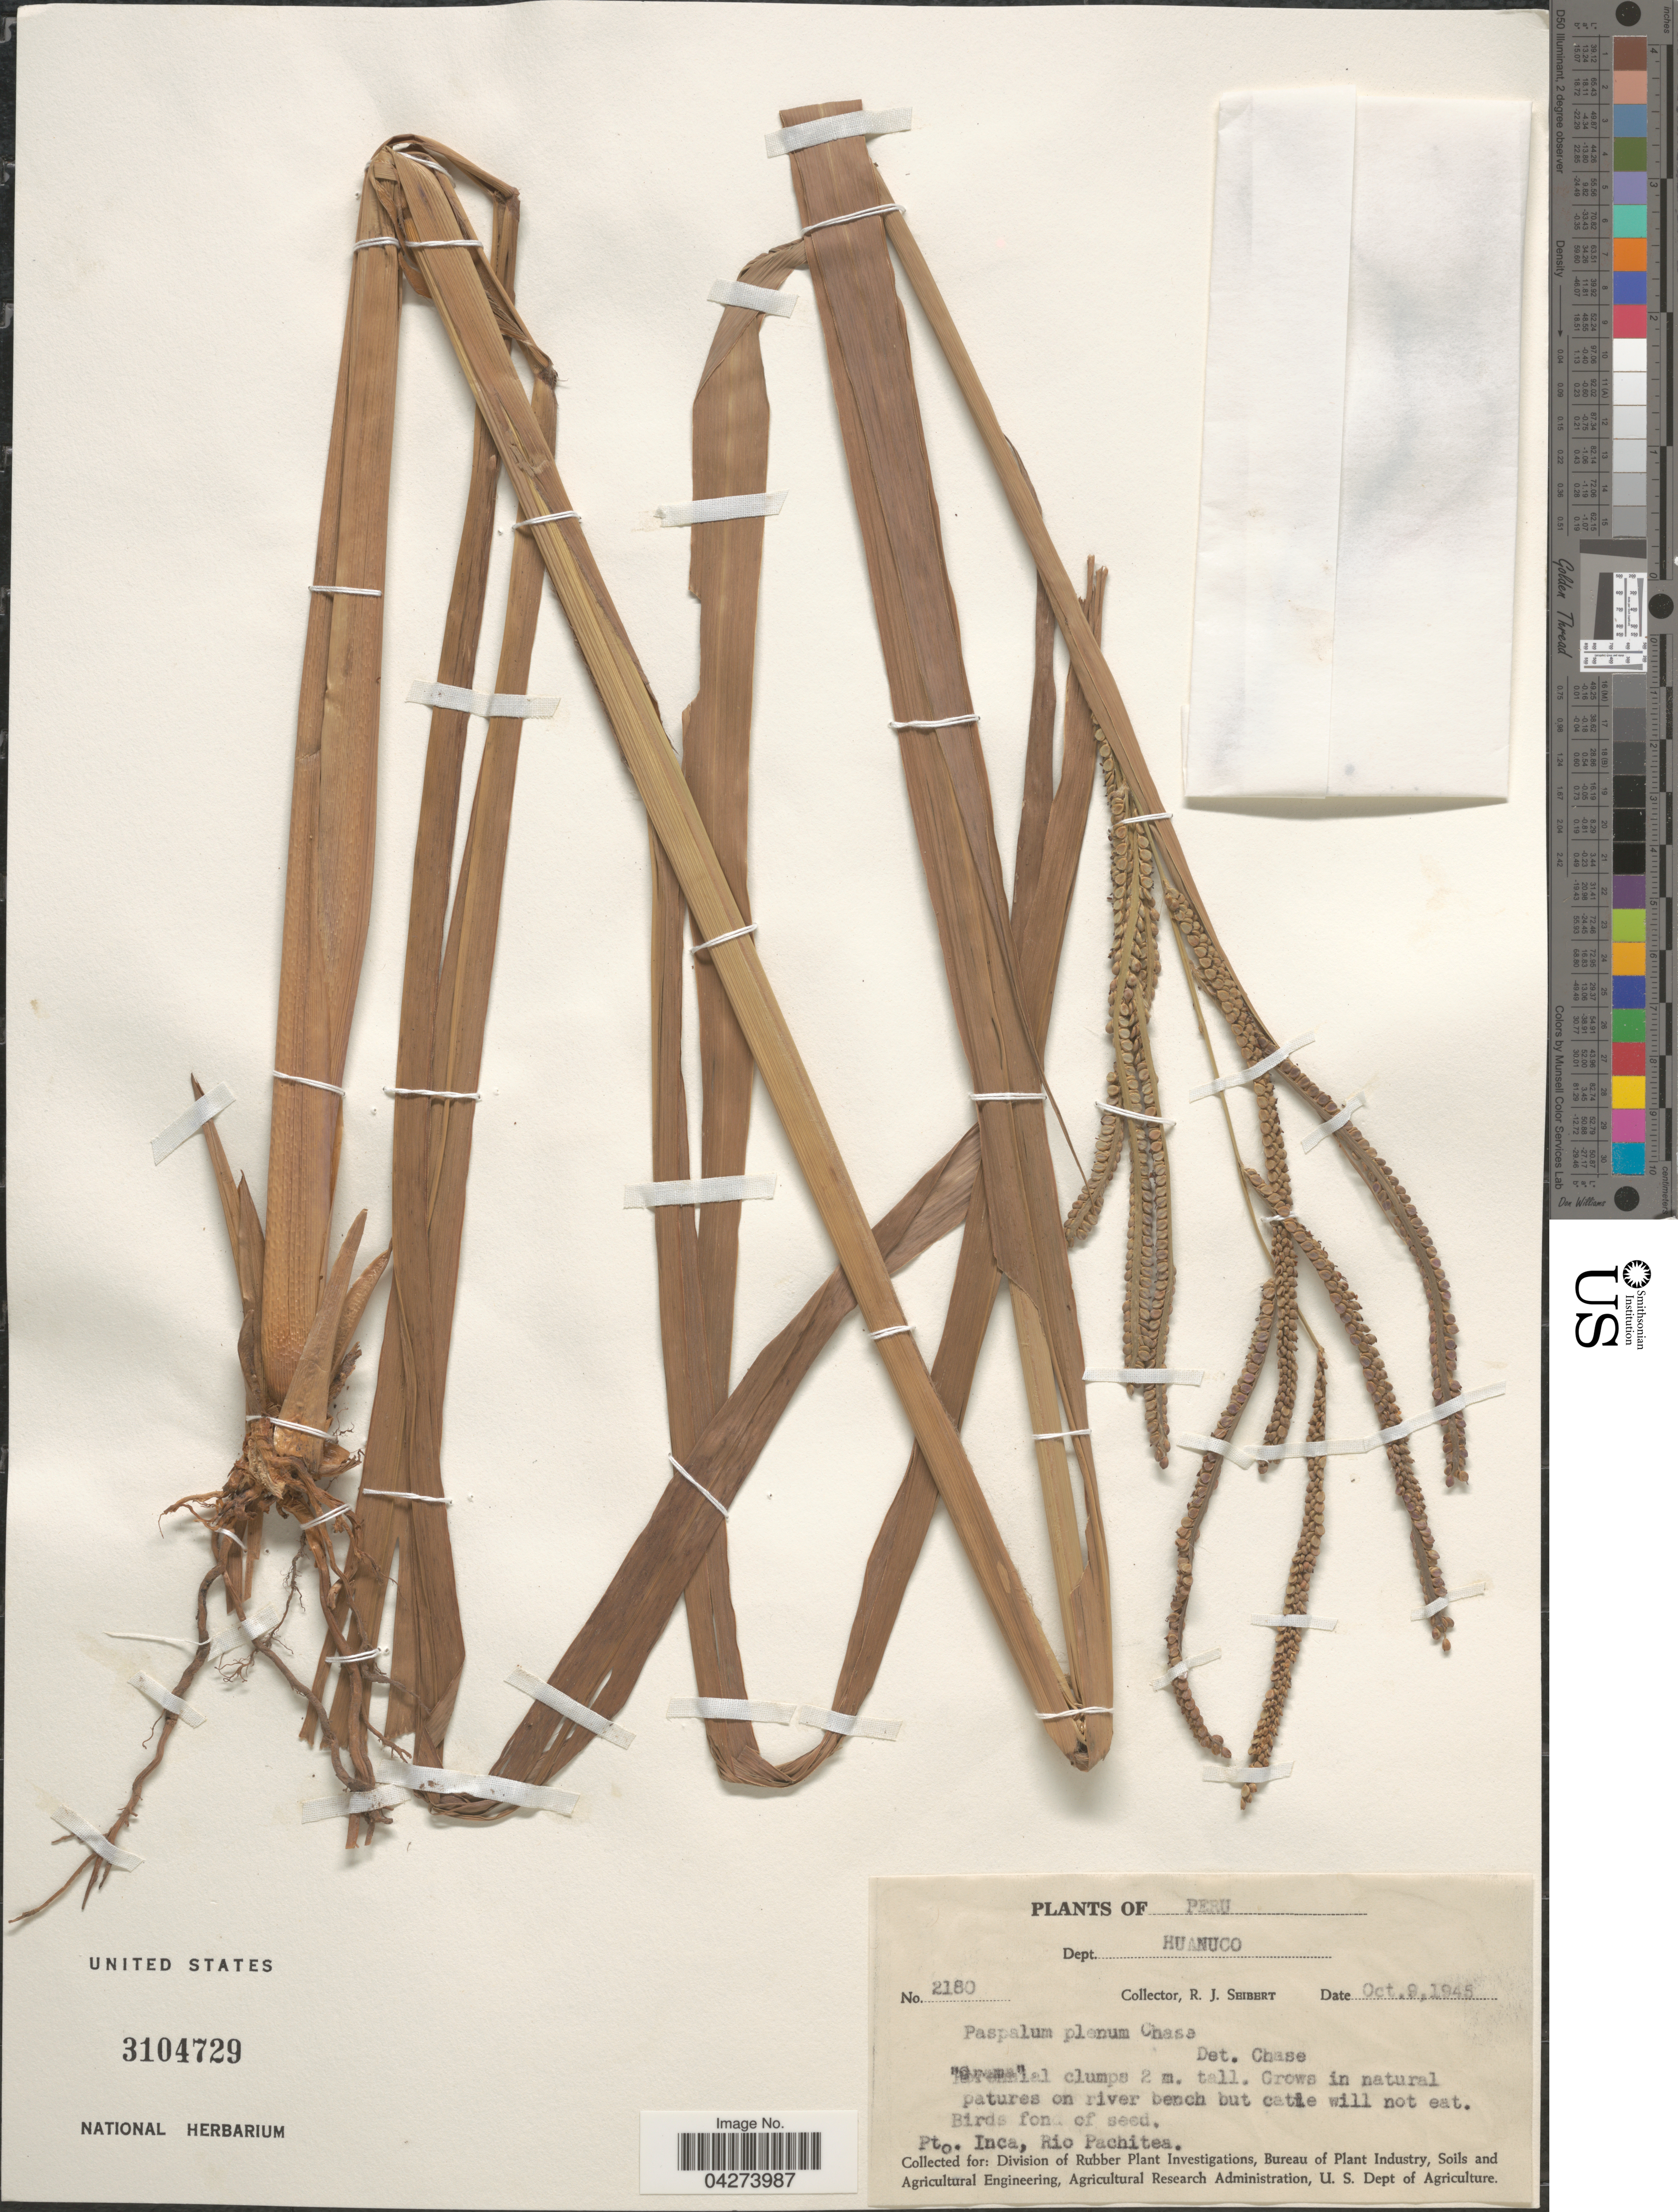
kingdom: Plantae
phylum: Tracheophyta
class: Liliopsida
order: Poales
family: Poaceae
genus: Paspalum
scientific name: Paspalum plenum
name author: Chase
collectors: R. J. Seibert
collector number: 2180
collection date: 1945-10-09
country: Peru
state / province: Huánuco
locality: Dept. Huanuco. Pto. Inca, Rio Pachitea.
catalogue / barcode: US 3104729